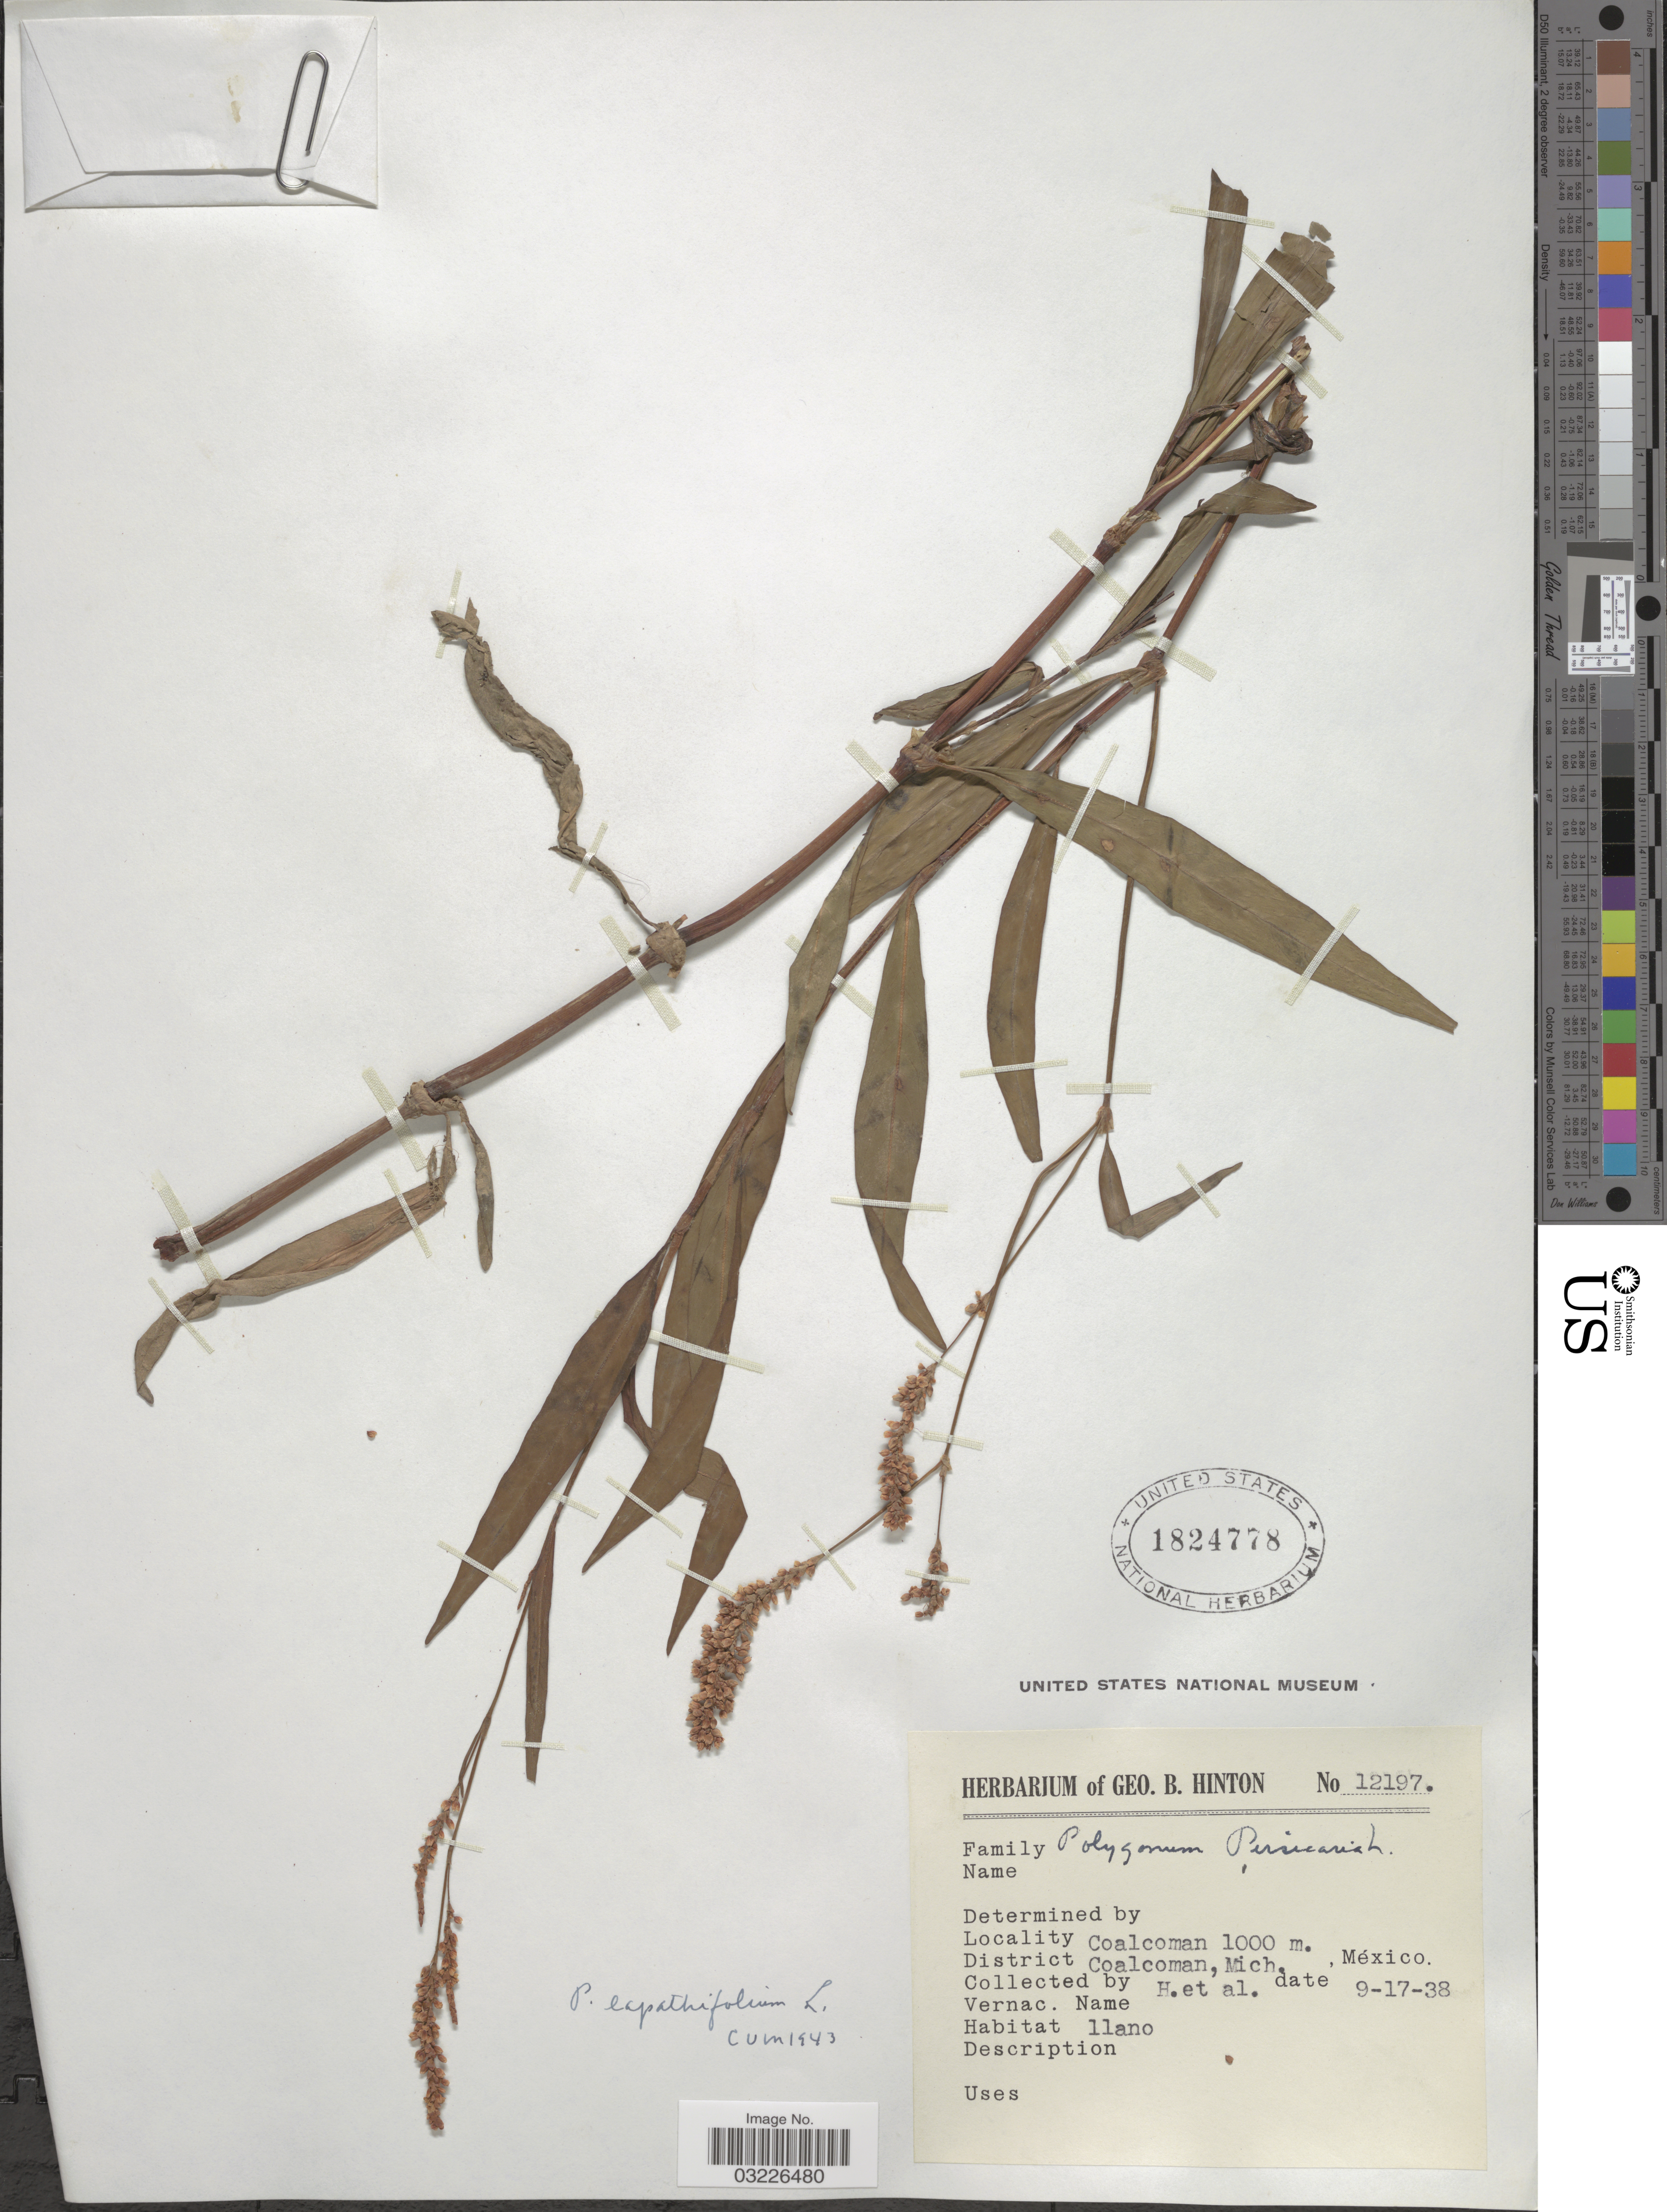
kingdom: Plantae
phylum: Tracheophyta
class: Magnoliopsida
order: Caryophyllales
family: Polygonaceae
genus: Polygonum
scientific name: Polygonum lapathifolium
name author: L.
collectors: G. B. Hinton & et al.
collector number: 12197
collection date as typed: Transcribed d/m/y: 17/9/38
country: Mexico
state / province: Michoacán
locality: Coalcoman. District Coalcoman, Mich.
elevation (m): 1000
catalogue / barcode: US 1824778